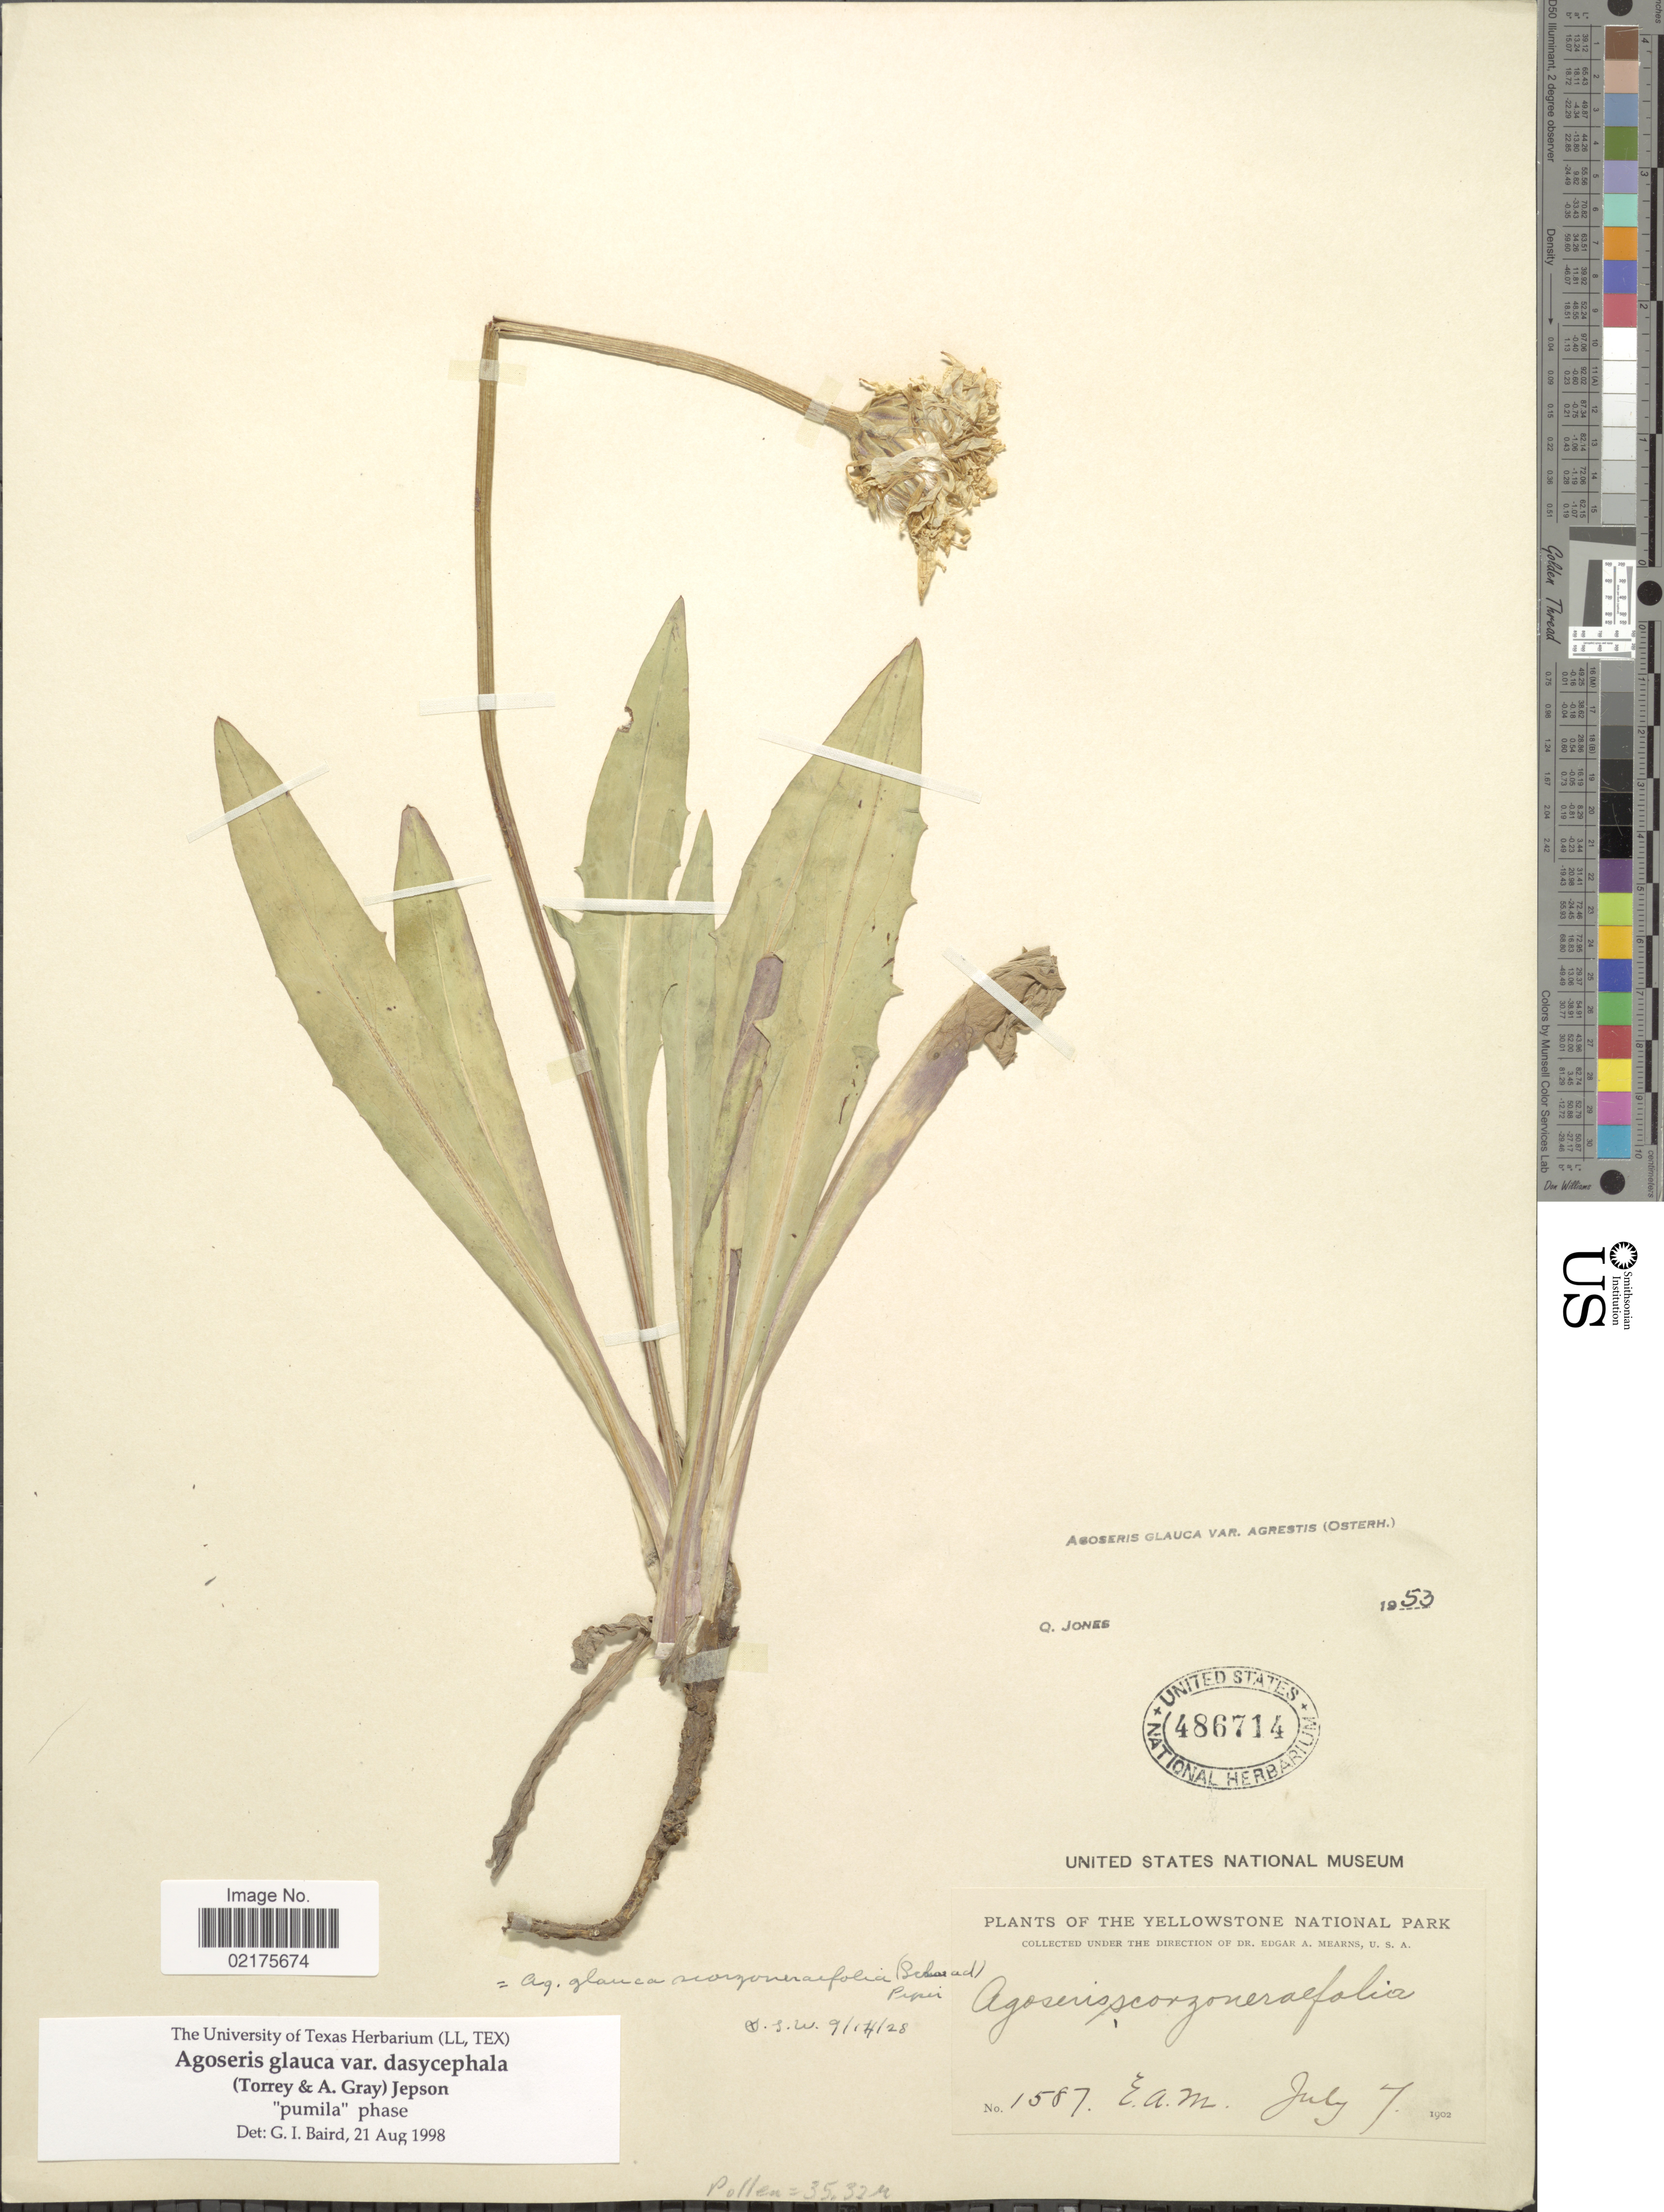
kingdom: Plantae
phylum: Tracheophyta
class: Magnoliopsida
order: Asterales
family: Asteraceae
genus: Agoseris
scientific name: Agoseris glauca var. dasycephala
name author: (Torr. & A. Gray) Jeps.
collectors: E. A. Mearns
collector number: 1587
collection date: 1902-07-07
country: United States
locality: Yellowstone National Park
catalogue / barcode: US 486714